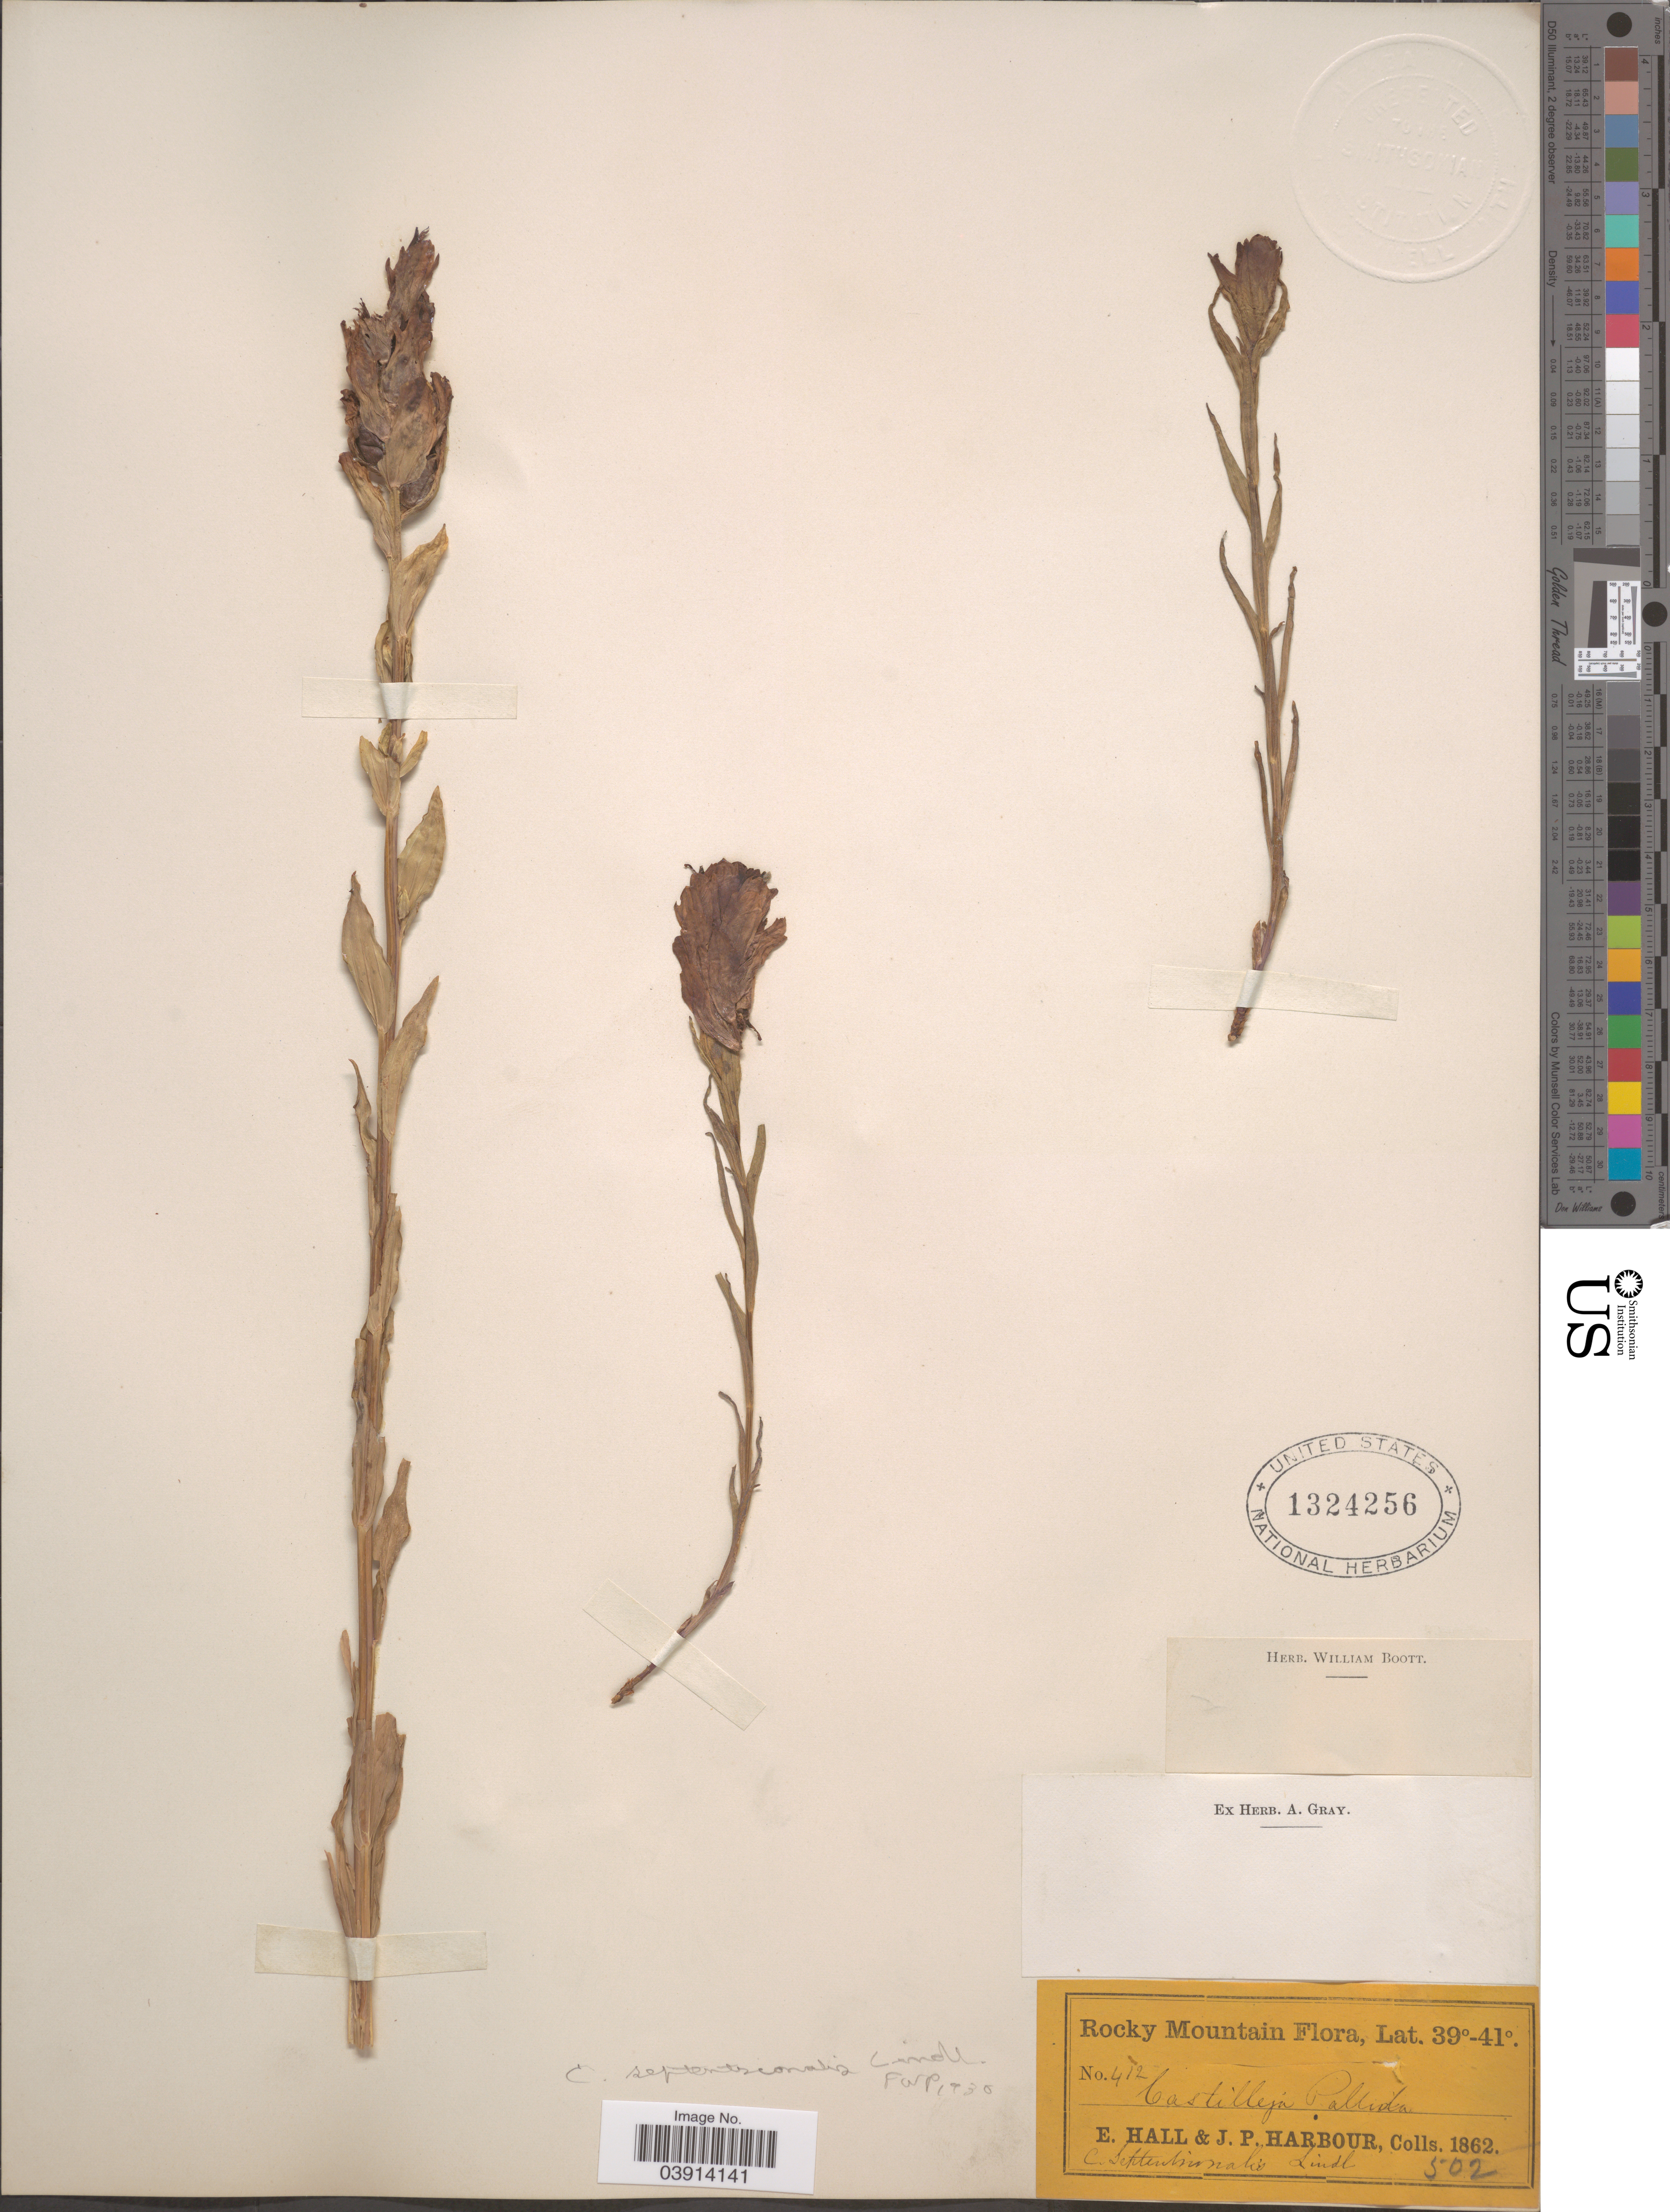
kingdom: Plantae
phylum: Tracheophyta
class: Magnoliopsida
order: Lamiales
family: Orobanchaceae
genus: Castilleja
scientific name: Castilleja septentrionalis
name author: Lindl.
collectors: E. Hall & J. Harbour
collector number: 412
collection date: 1862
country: United States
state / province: Colorado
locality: Rocky Mountain.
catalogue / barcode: US 1324256